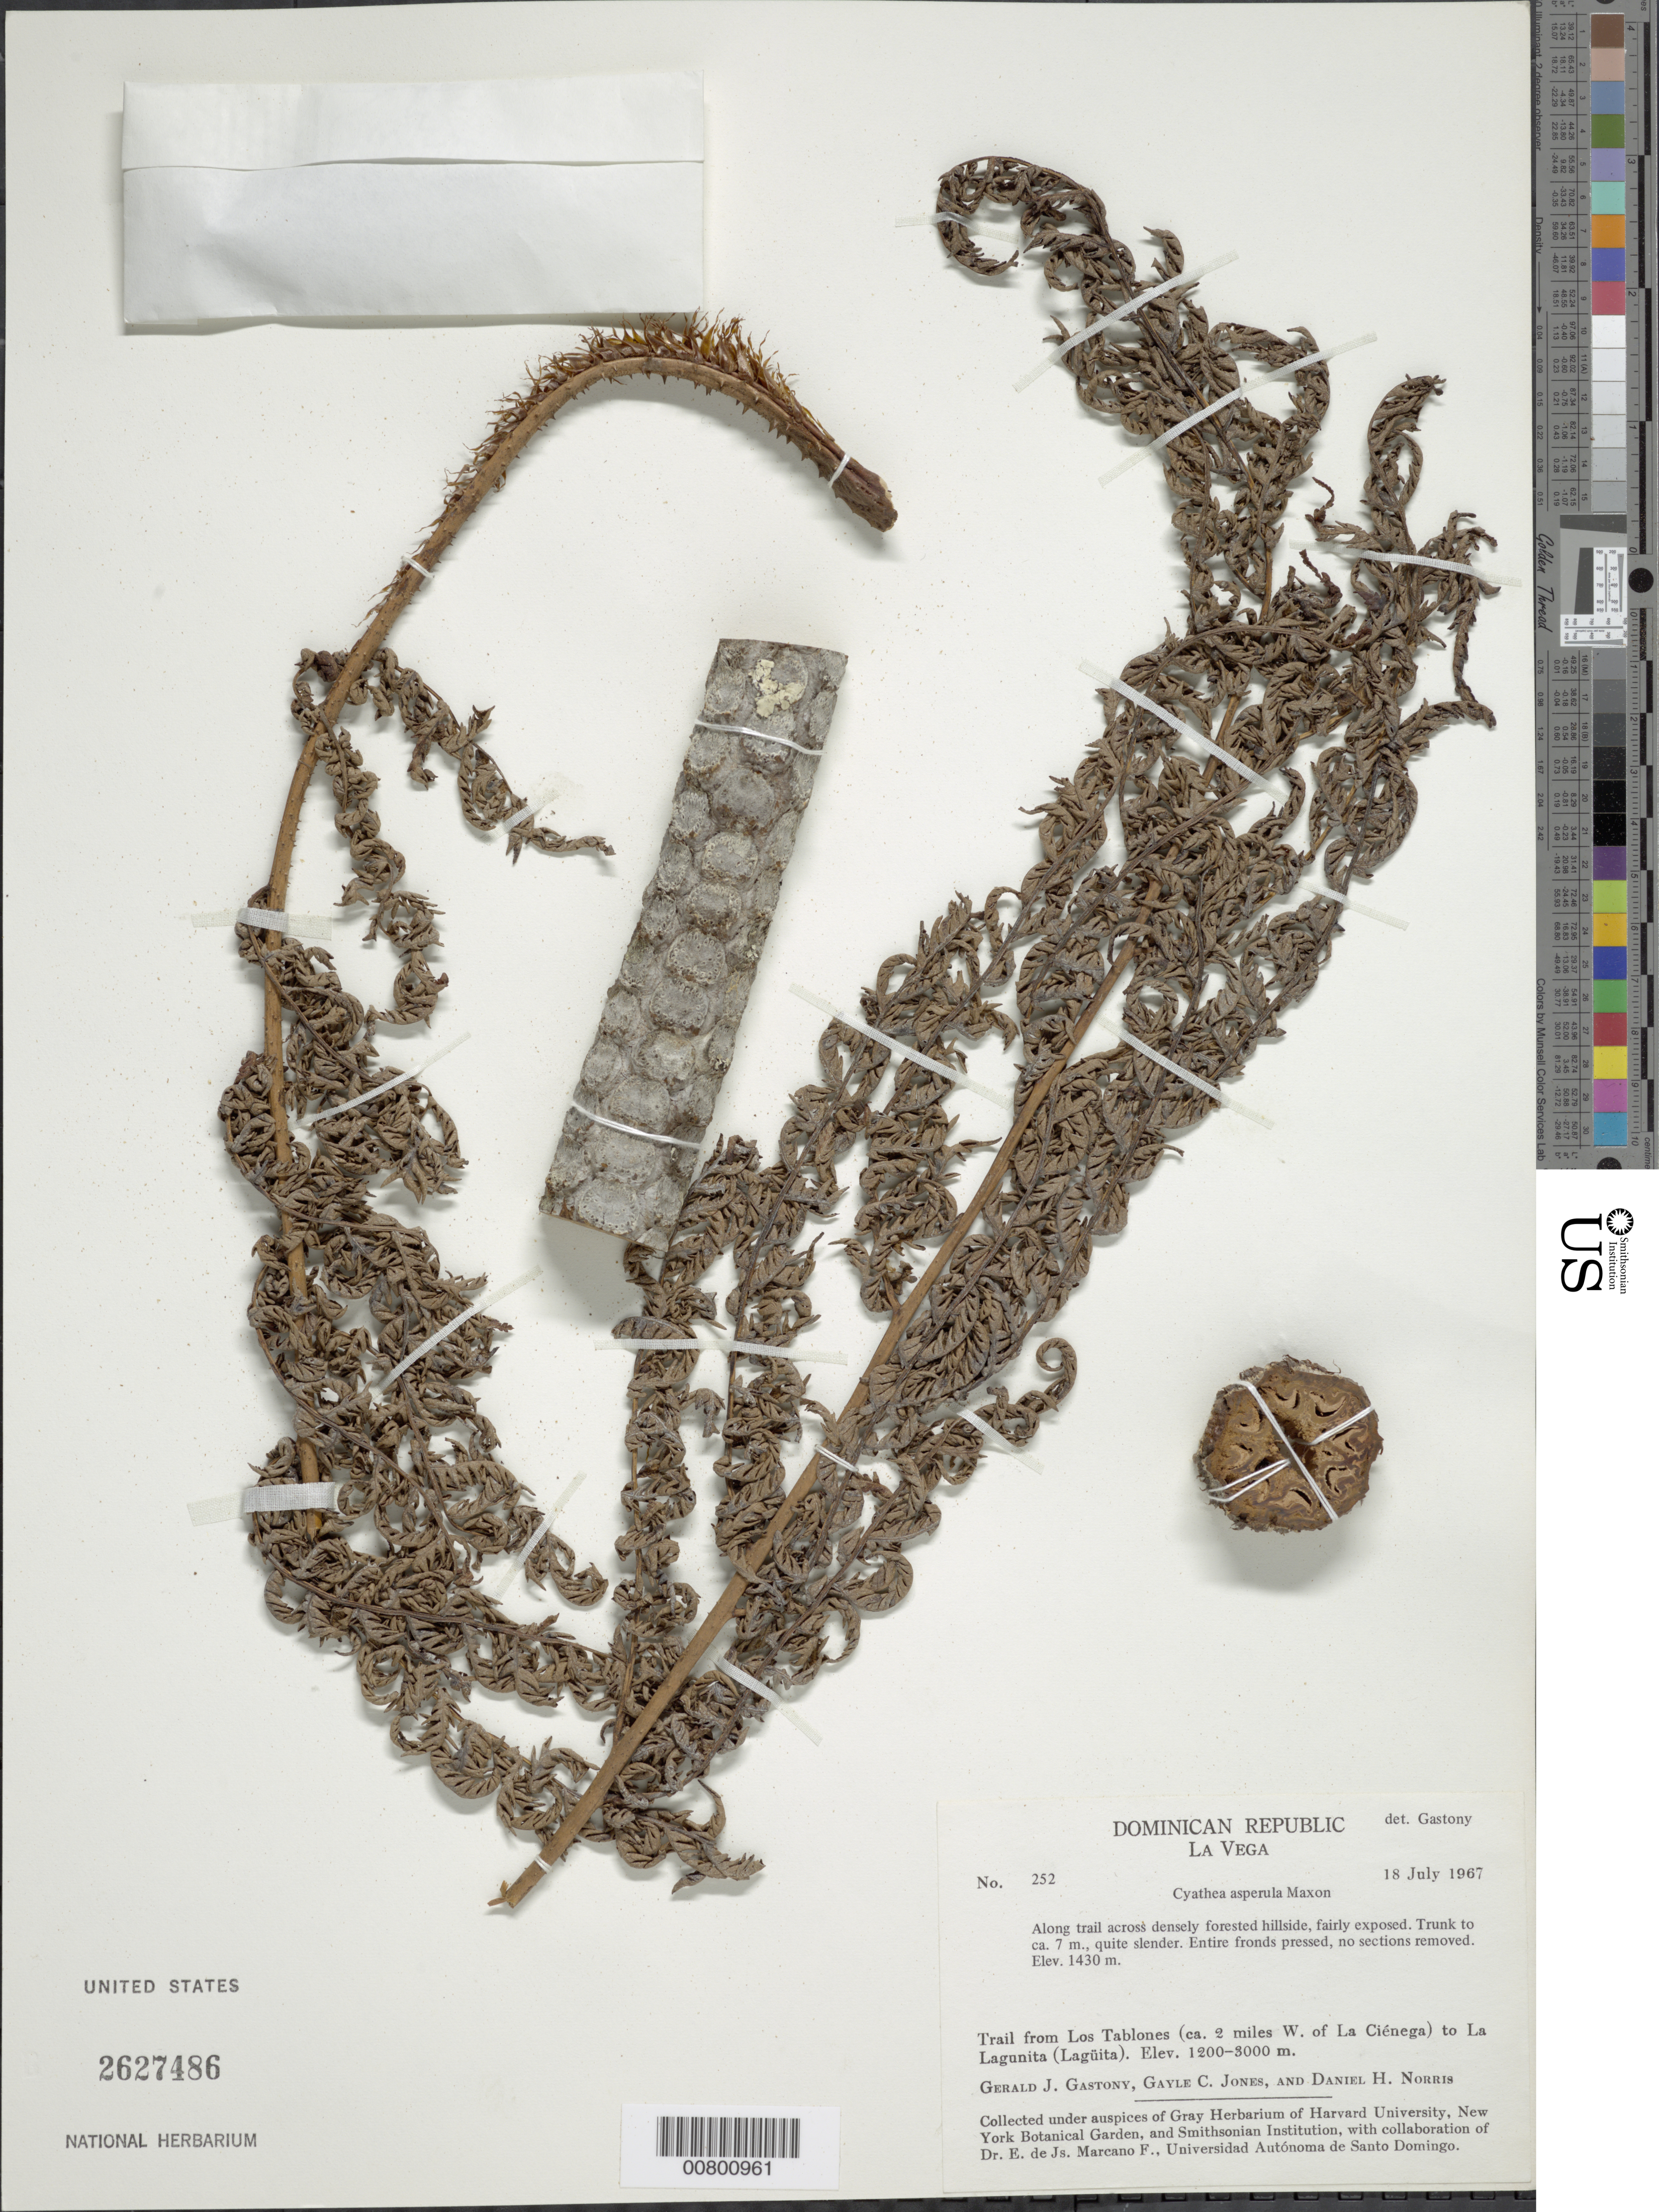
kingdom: Plantae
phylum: Tracheophyta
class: Polypodiopsida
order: Cyatheales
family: Cyatheaceae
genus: Cyathea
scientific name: Cyathea furfuracea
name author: Christ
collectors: G. Gastony, G. C. Jones & D. H. Norris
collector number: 252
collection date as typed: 15 Jul 1967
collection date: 1967-07-15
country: Dominican Republic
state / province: La Vega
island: Hispaniola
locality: Los Tablones (ca. 2 miles W of La Ciénega) to La Lagunita (Lagüita)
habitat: Densely forested hillside, fairly exposed, along trail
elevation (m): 1430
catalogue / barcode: US 2627486